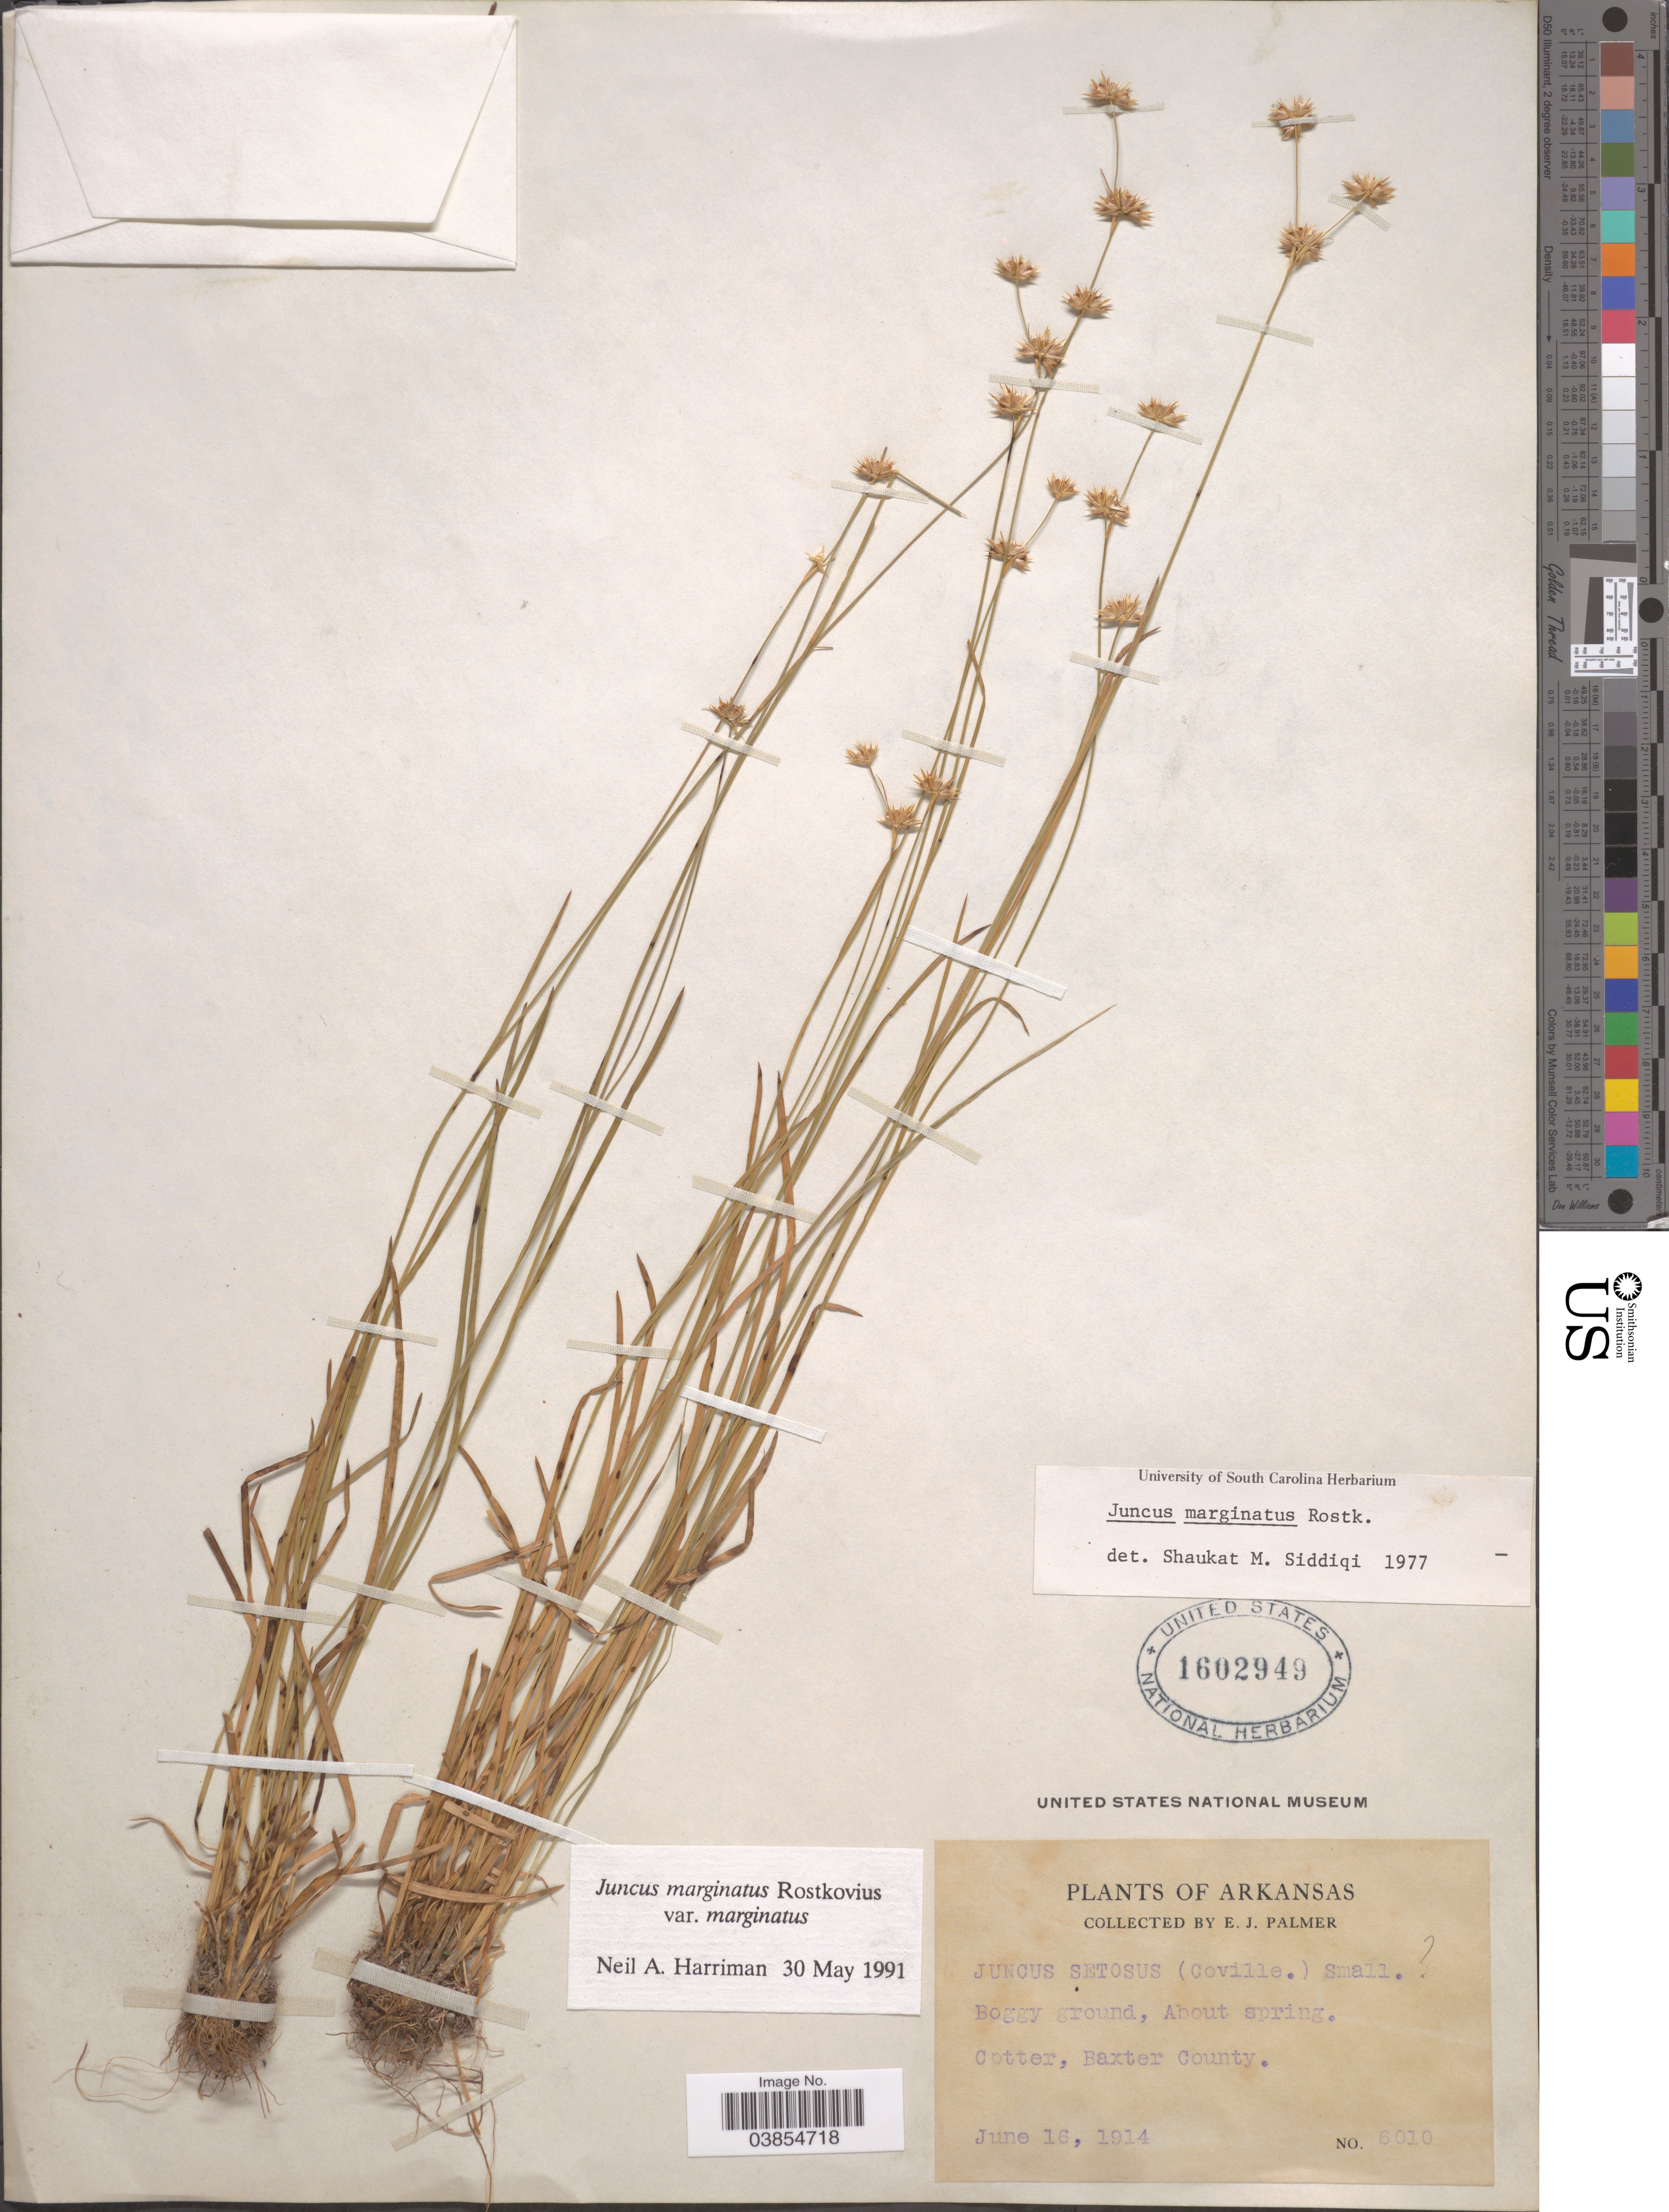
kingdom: Plantae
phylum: Tracheophyta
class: Liliopsida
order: Poales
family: Juncaceae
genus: Juncus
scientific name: Juncus marginatus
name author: Rostk.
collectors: E. J. Palmer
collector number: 6010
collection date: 1914-06-16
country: United States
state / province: Arkansas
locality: Cotter, Baxter County.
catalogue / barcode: US 1602949